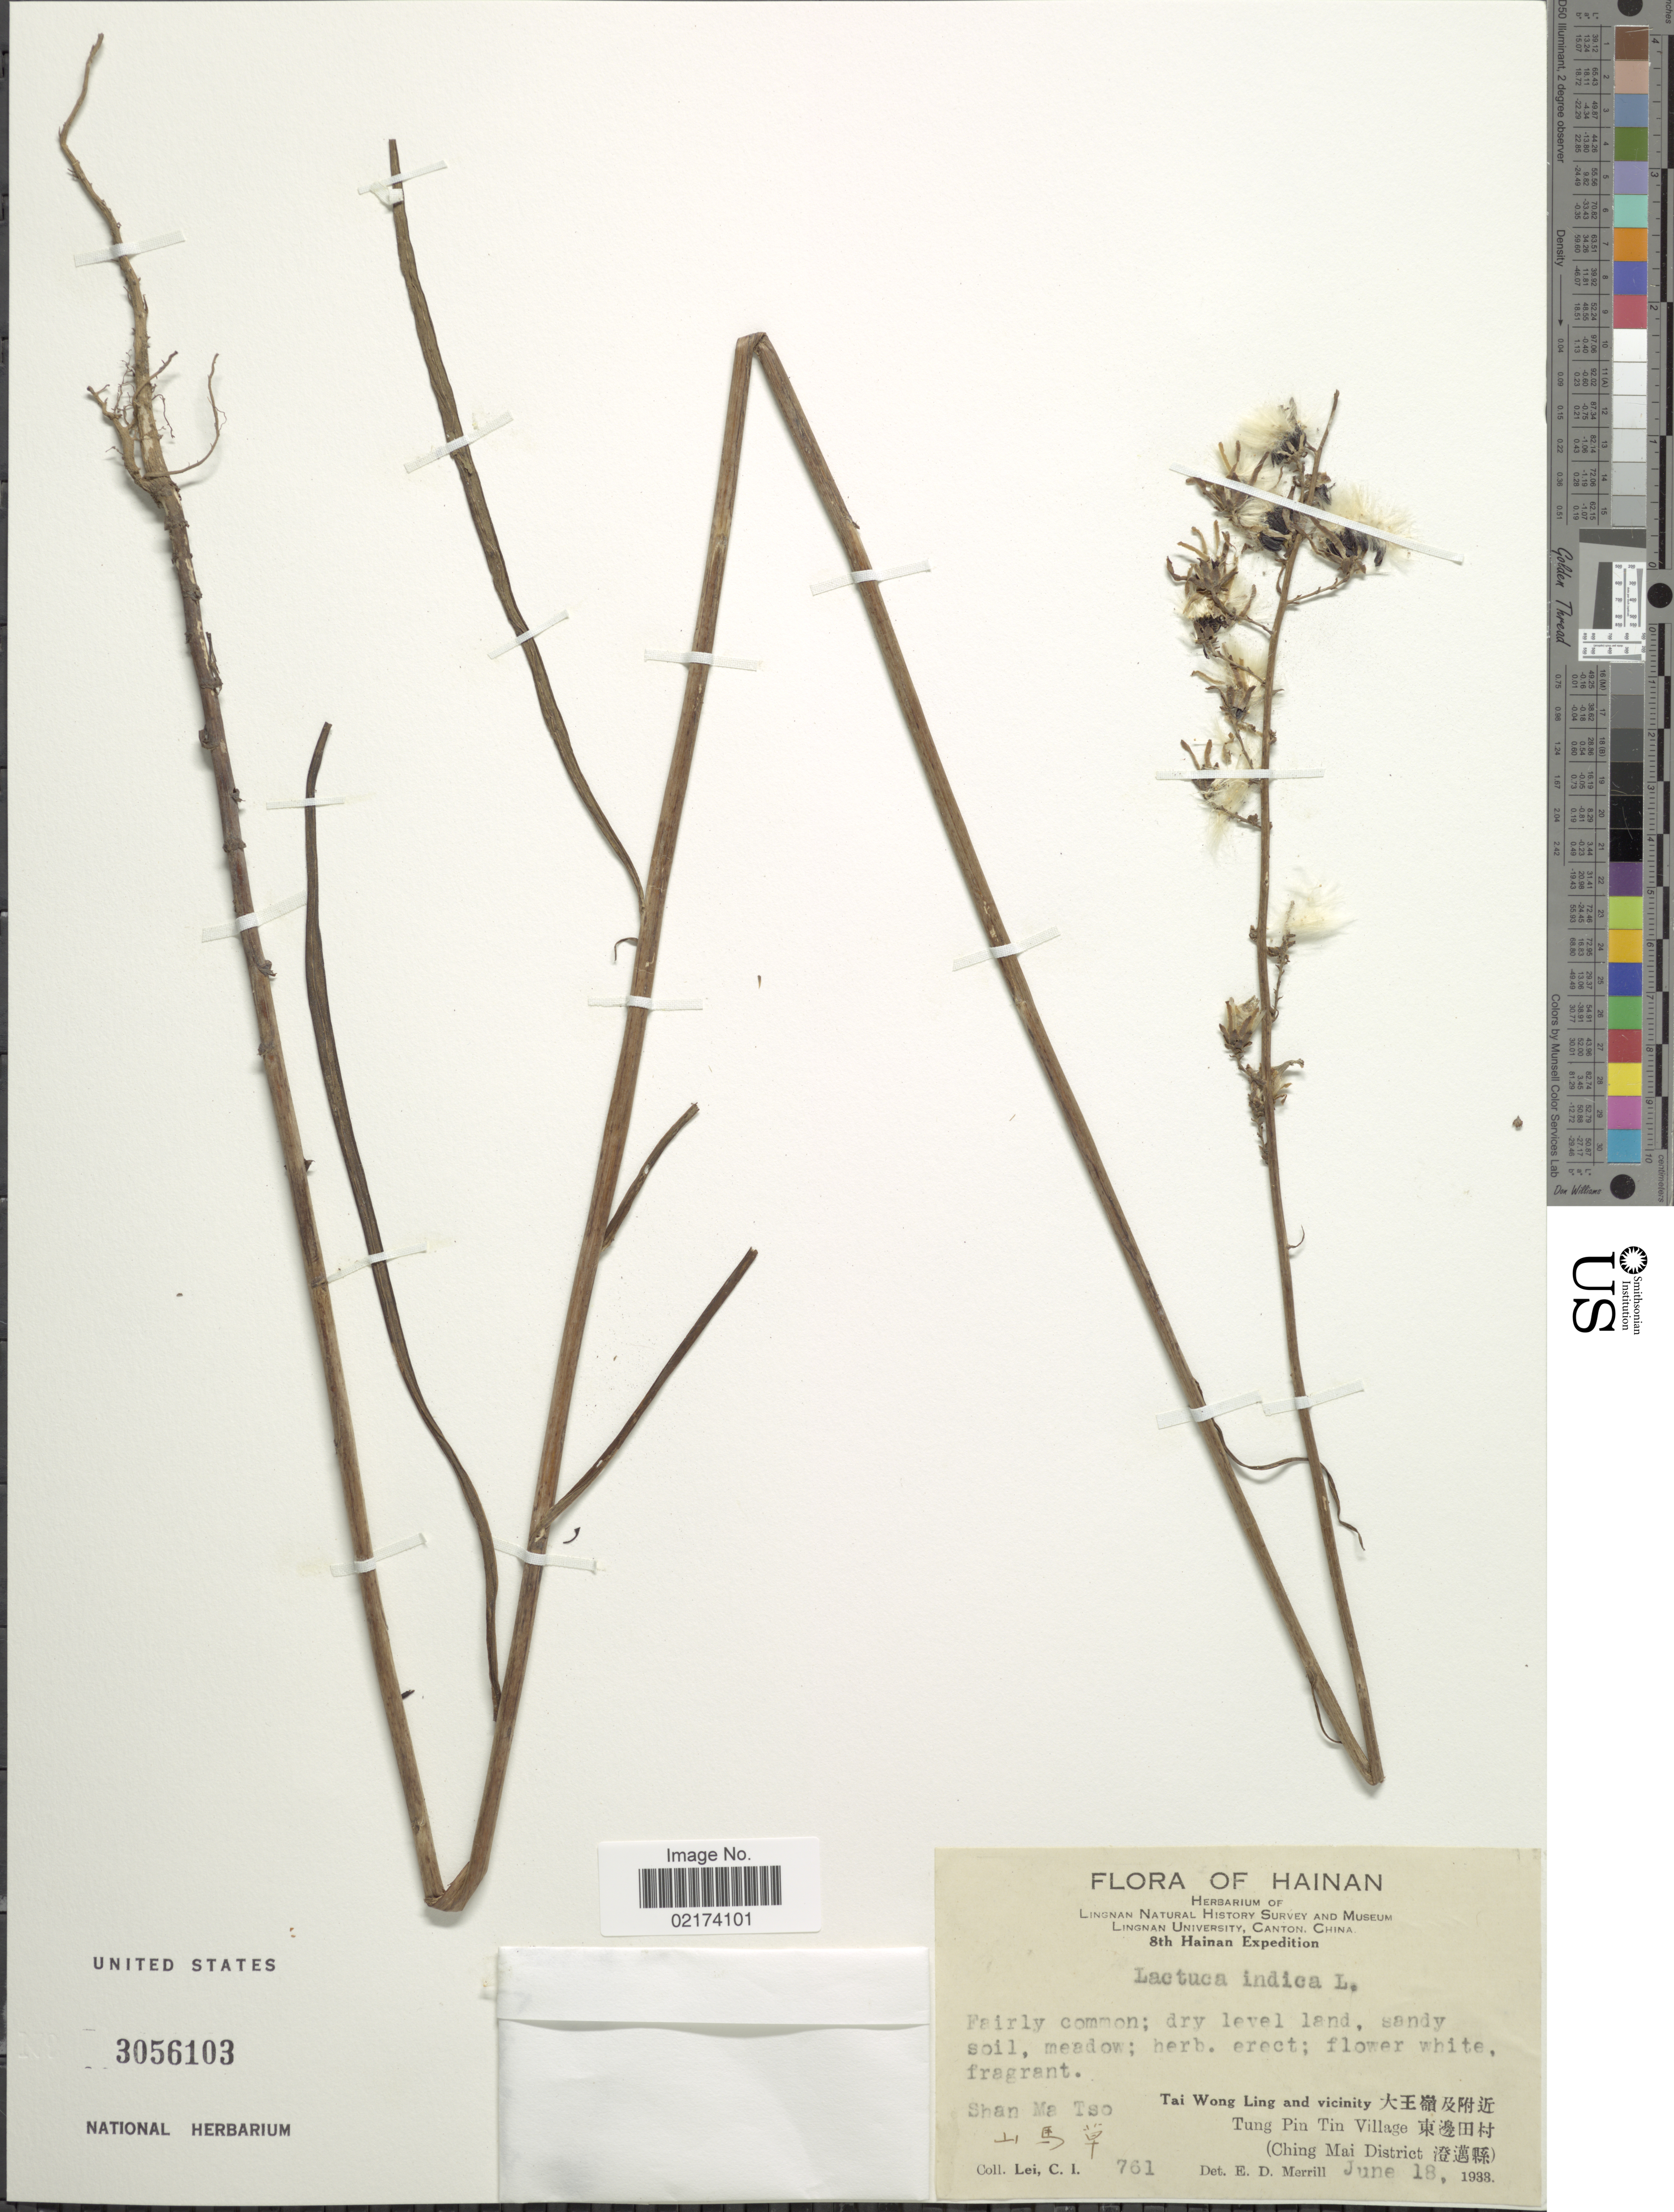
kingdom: Plantae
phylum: Tracheophyta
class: Magnoliopsida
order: Asterales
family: Asteraceae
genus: Lactuca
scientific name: Lactuca indica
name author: L.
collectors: C. I. Lei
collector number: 761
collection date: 1933-06-18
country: China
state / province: Hainan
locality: Shan Ma Tso, Tai Wong Ling and Vicinity, Tung Pin Tin Village (Ching Mai District)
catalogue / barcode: US 3056103